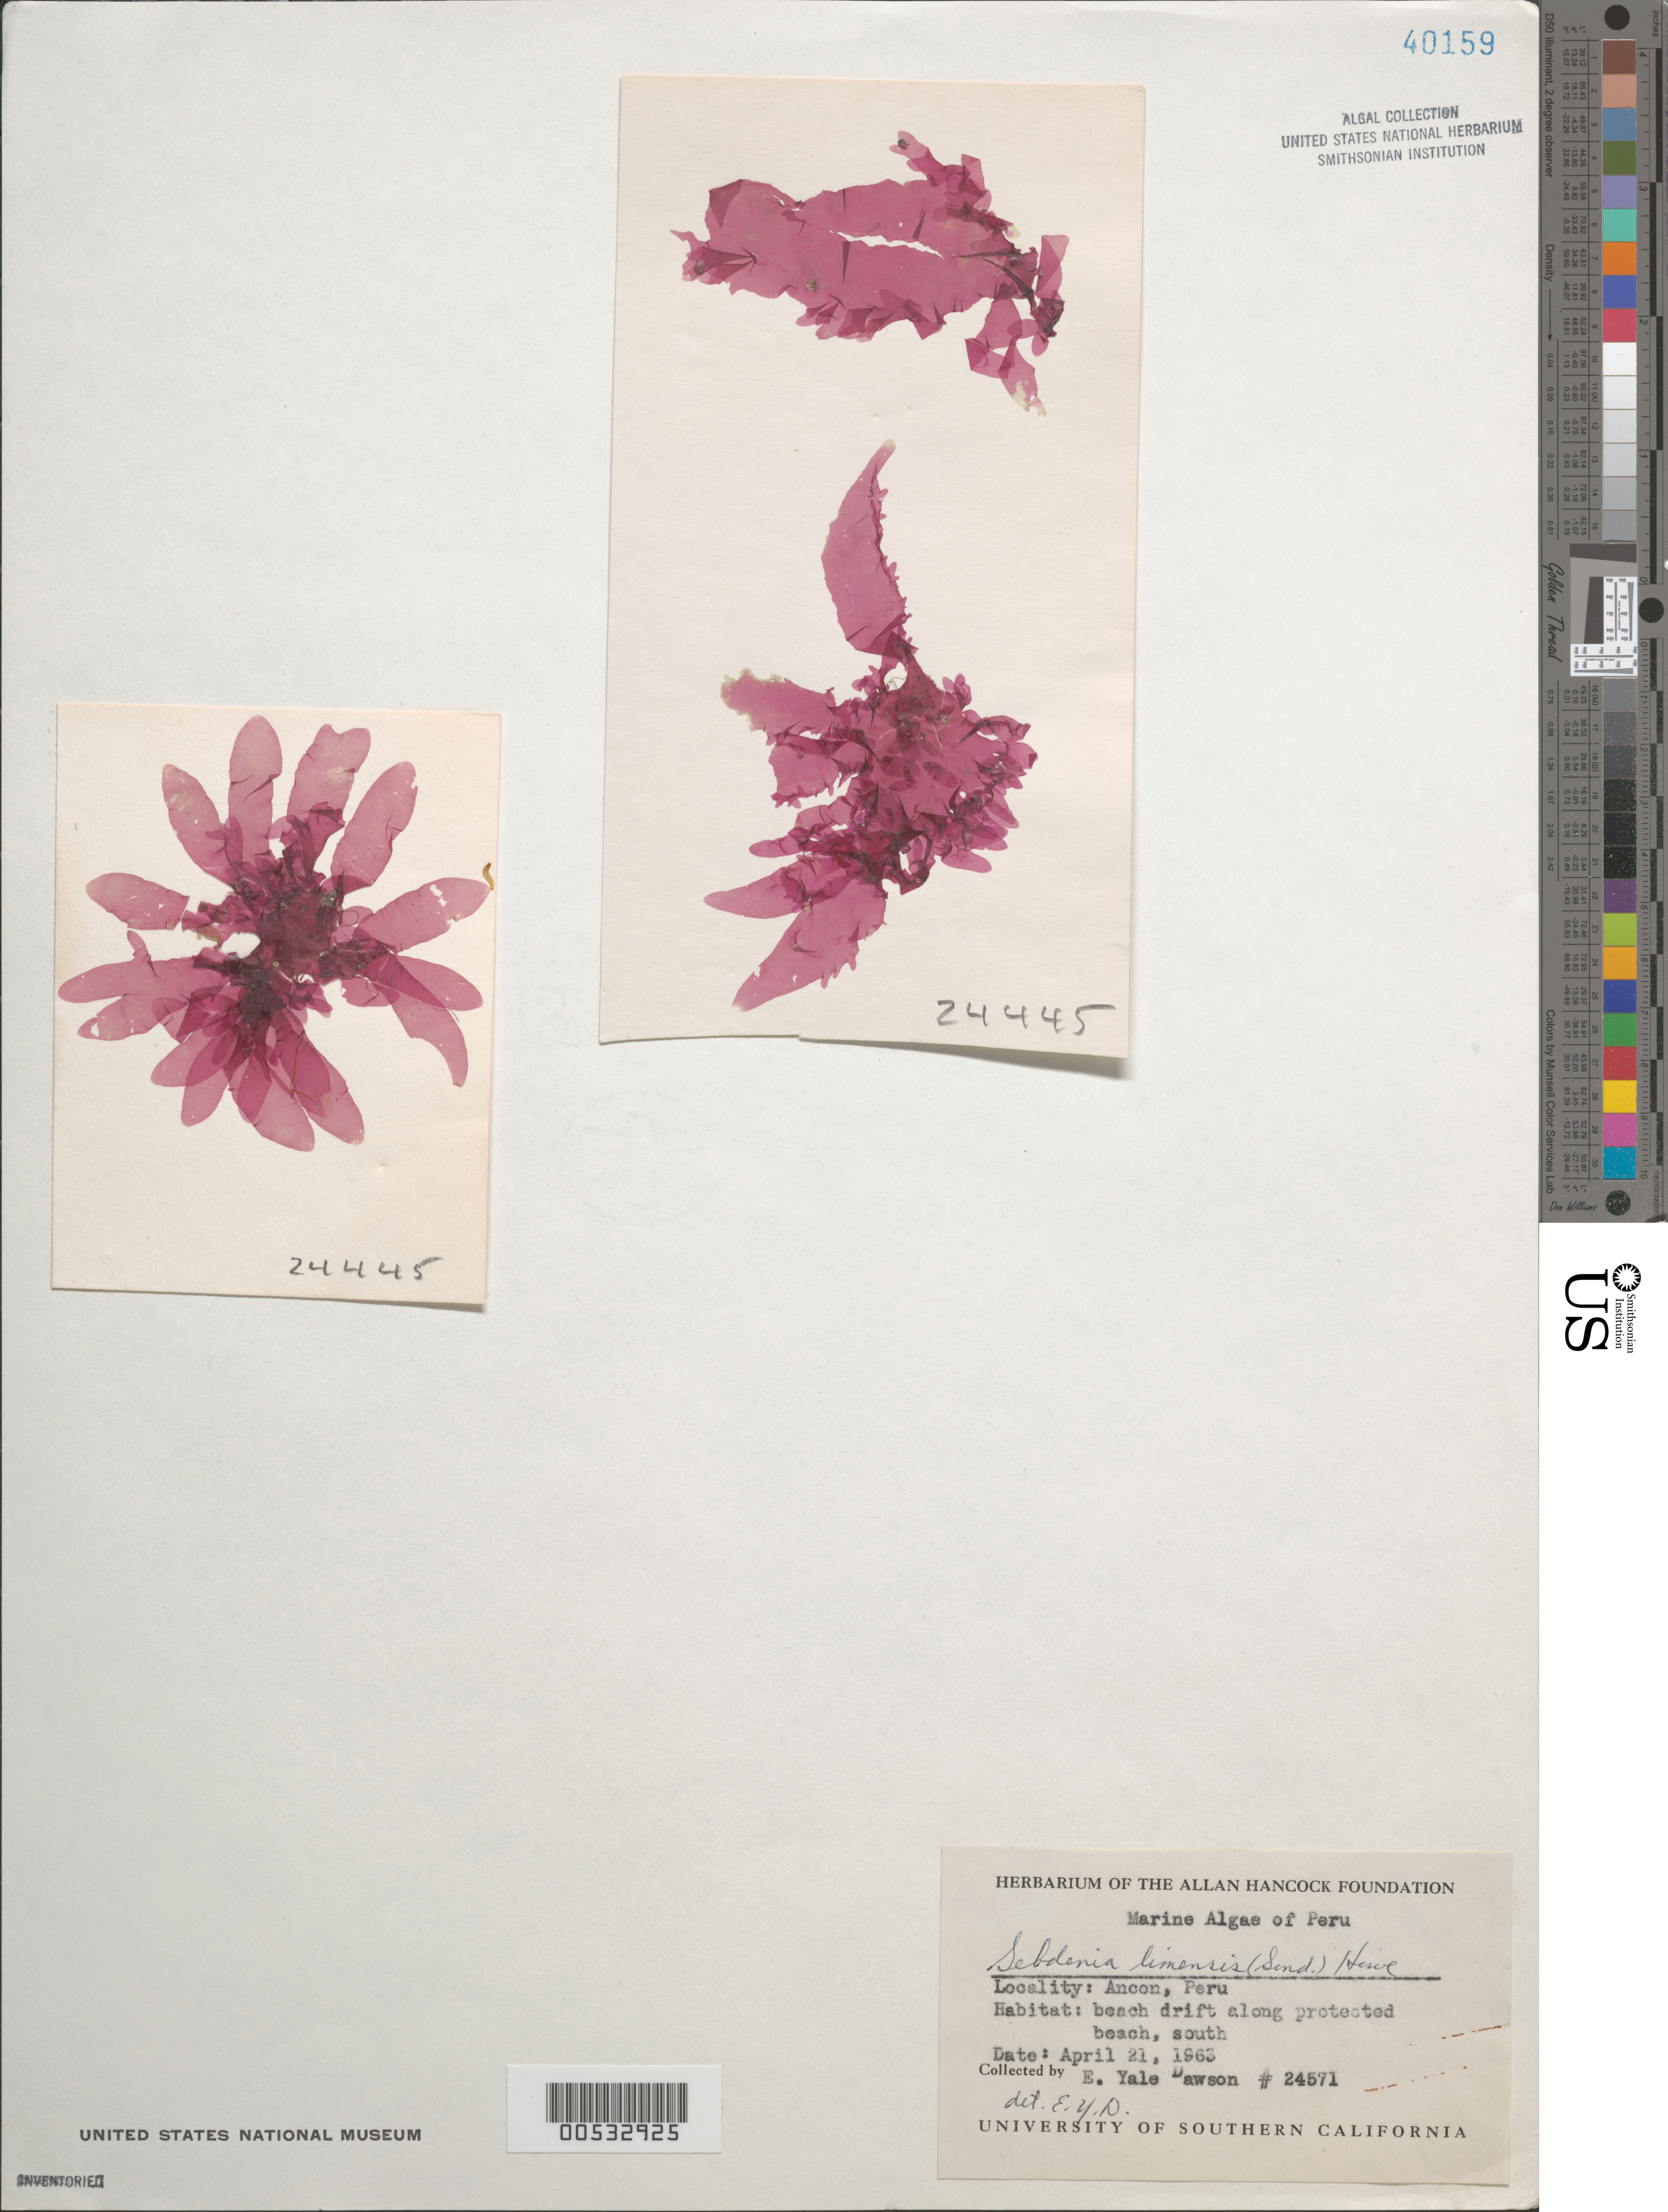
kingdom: Plantae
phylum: Rhodophyta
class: Florideophyceae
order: Halymeniales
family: Halymeniaceae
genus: Cryptonemia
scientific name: Cryptonemia limensis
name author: (Kütz.) J.A. Lewis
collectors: E. Y. Dawson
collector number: EYD 24571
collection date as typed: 21 Apr 1963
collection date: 1963-04-21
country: Peru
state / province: Lima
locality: Ancon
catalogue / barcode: US 40159